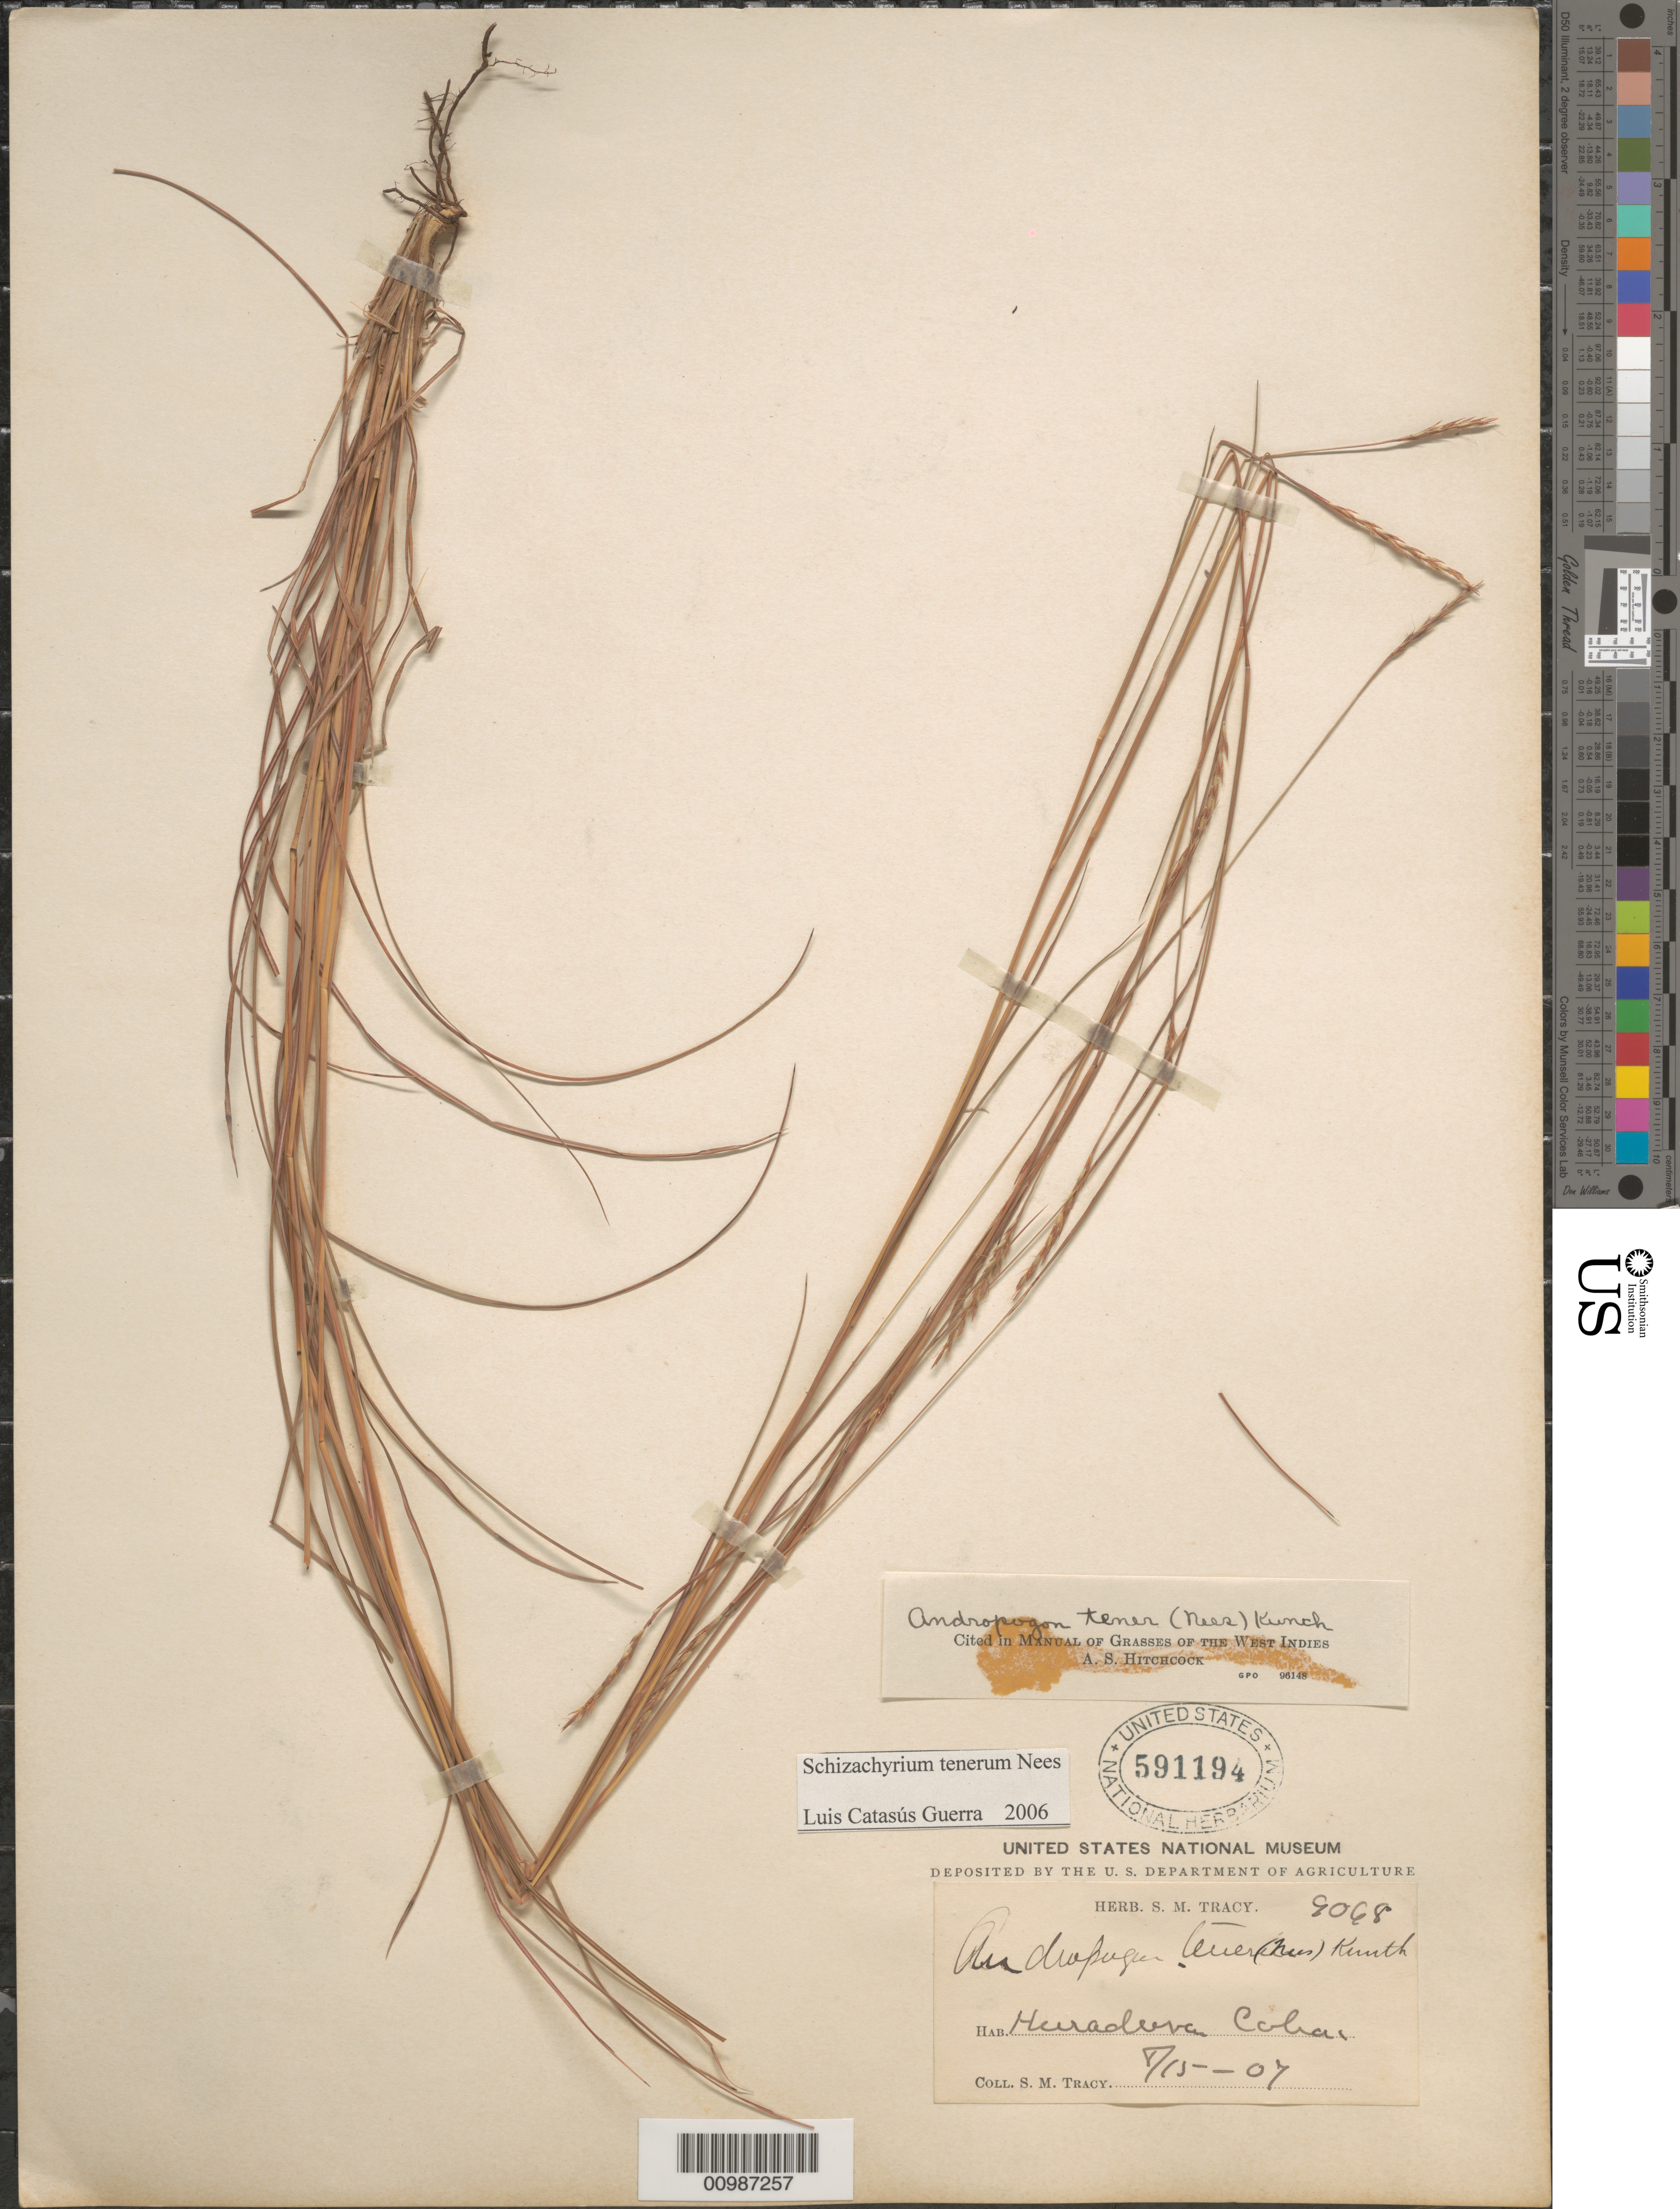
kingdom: Plantae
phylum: Tracheophyta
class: Liliopsida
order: Poales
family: Poaceae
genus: Andropogon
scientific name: Andropogon tener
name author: (Nees) Kunth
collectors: S. M. Tracy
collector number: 9068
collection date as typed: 15 Aug 1907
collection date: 1907-08-15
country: Cuba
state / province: Ciego de Ávila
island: Cuba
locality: Herradura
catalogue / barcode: US 591194